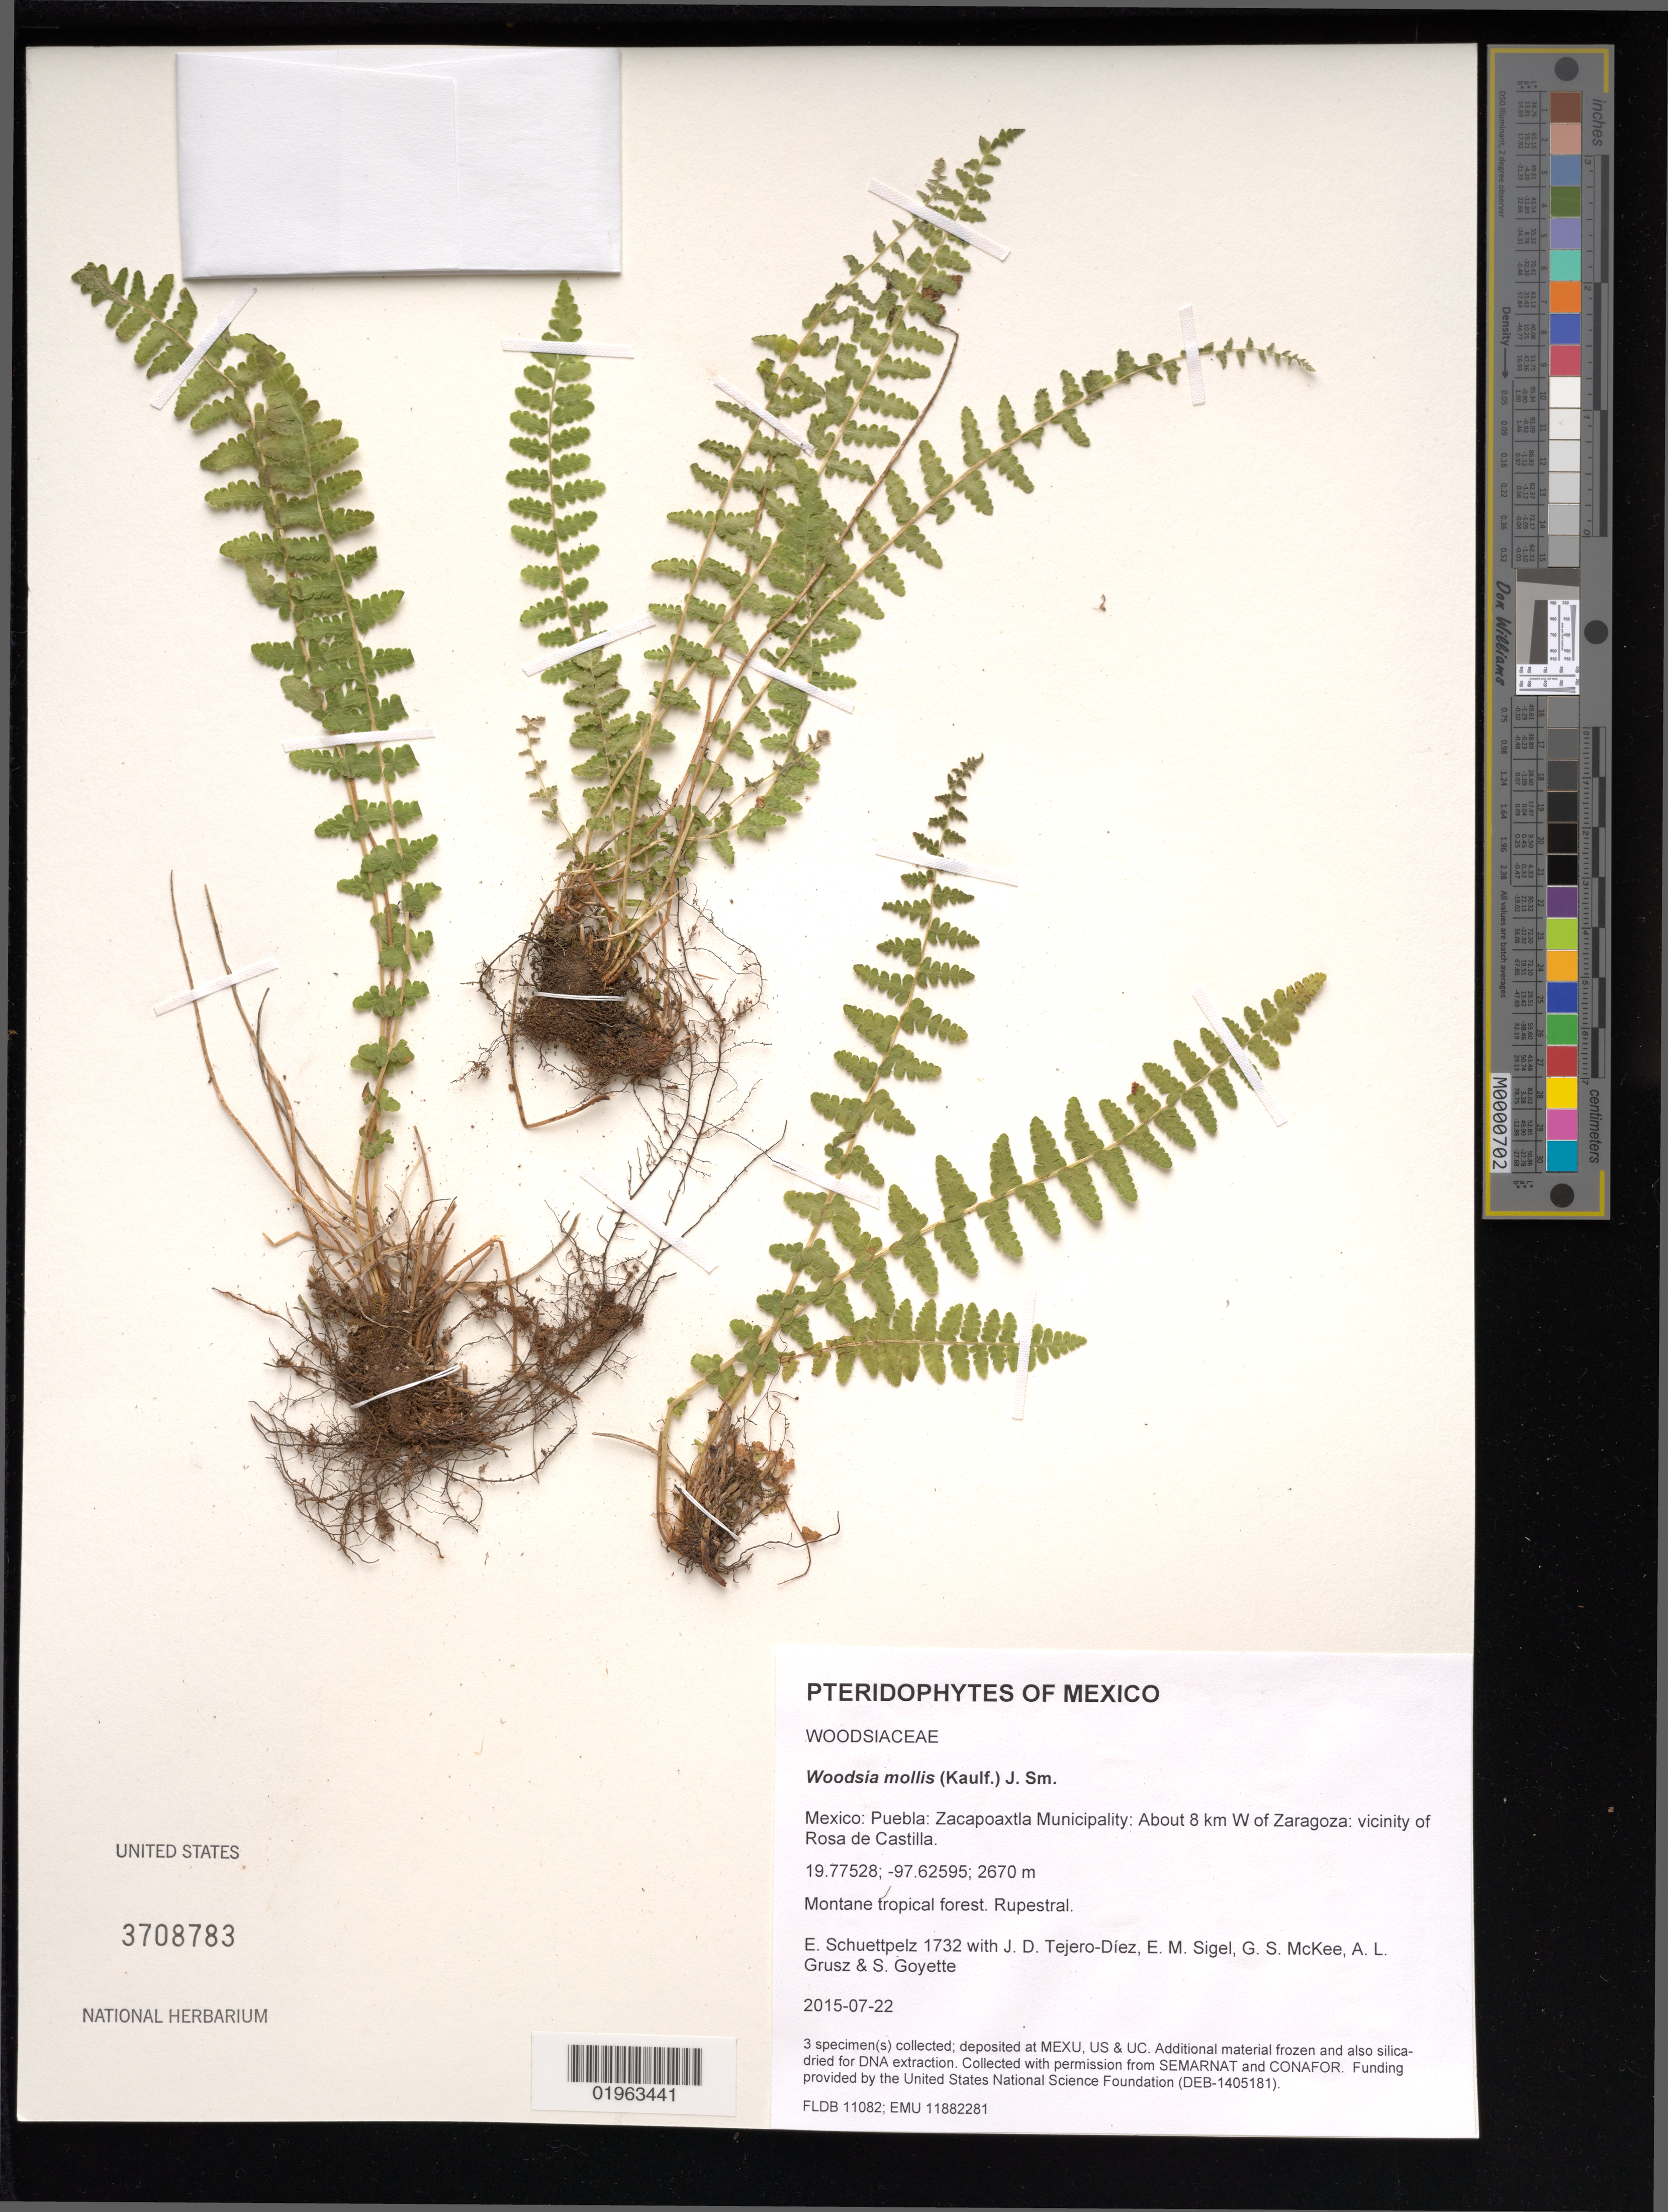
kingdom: Plantae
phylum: Tracheophyta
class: Polypodiopsida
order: Polypodiales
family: Woodsiaceae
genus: Woodsia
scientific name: Woodsia mollis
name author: (Kaulf.) J. Sm.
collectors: E. Schuettpelz, D. Tejero-Díez, E. M. Sigel, G. S. McKee & A. Grusz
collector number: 1732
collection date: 2015-07-22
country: Mexico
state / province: Puebla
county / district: Zacapoaxtla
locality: About 8 km W of Zaragoza: vicinity of Rosa de Castilla.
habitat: Montane tropical forest.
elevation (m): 2670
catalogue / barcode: US 3708783